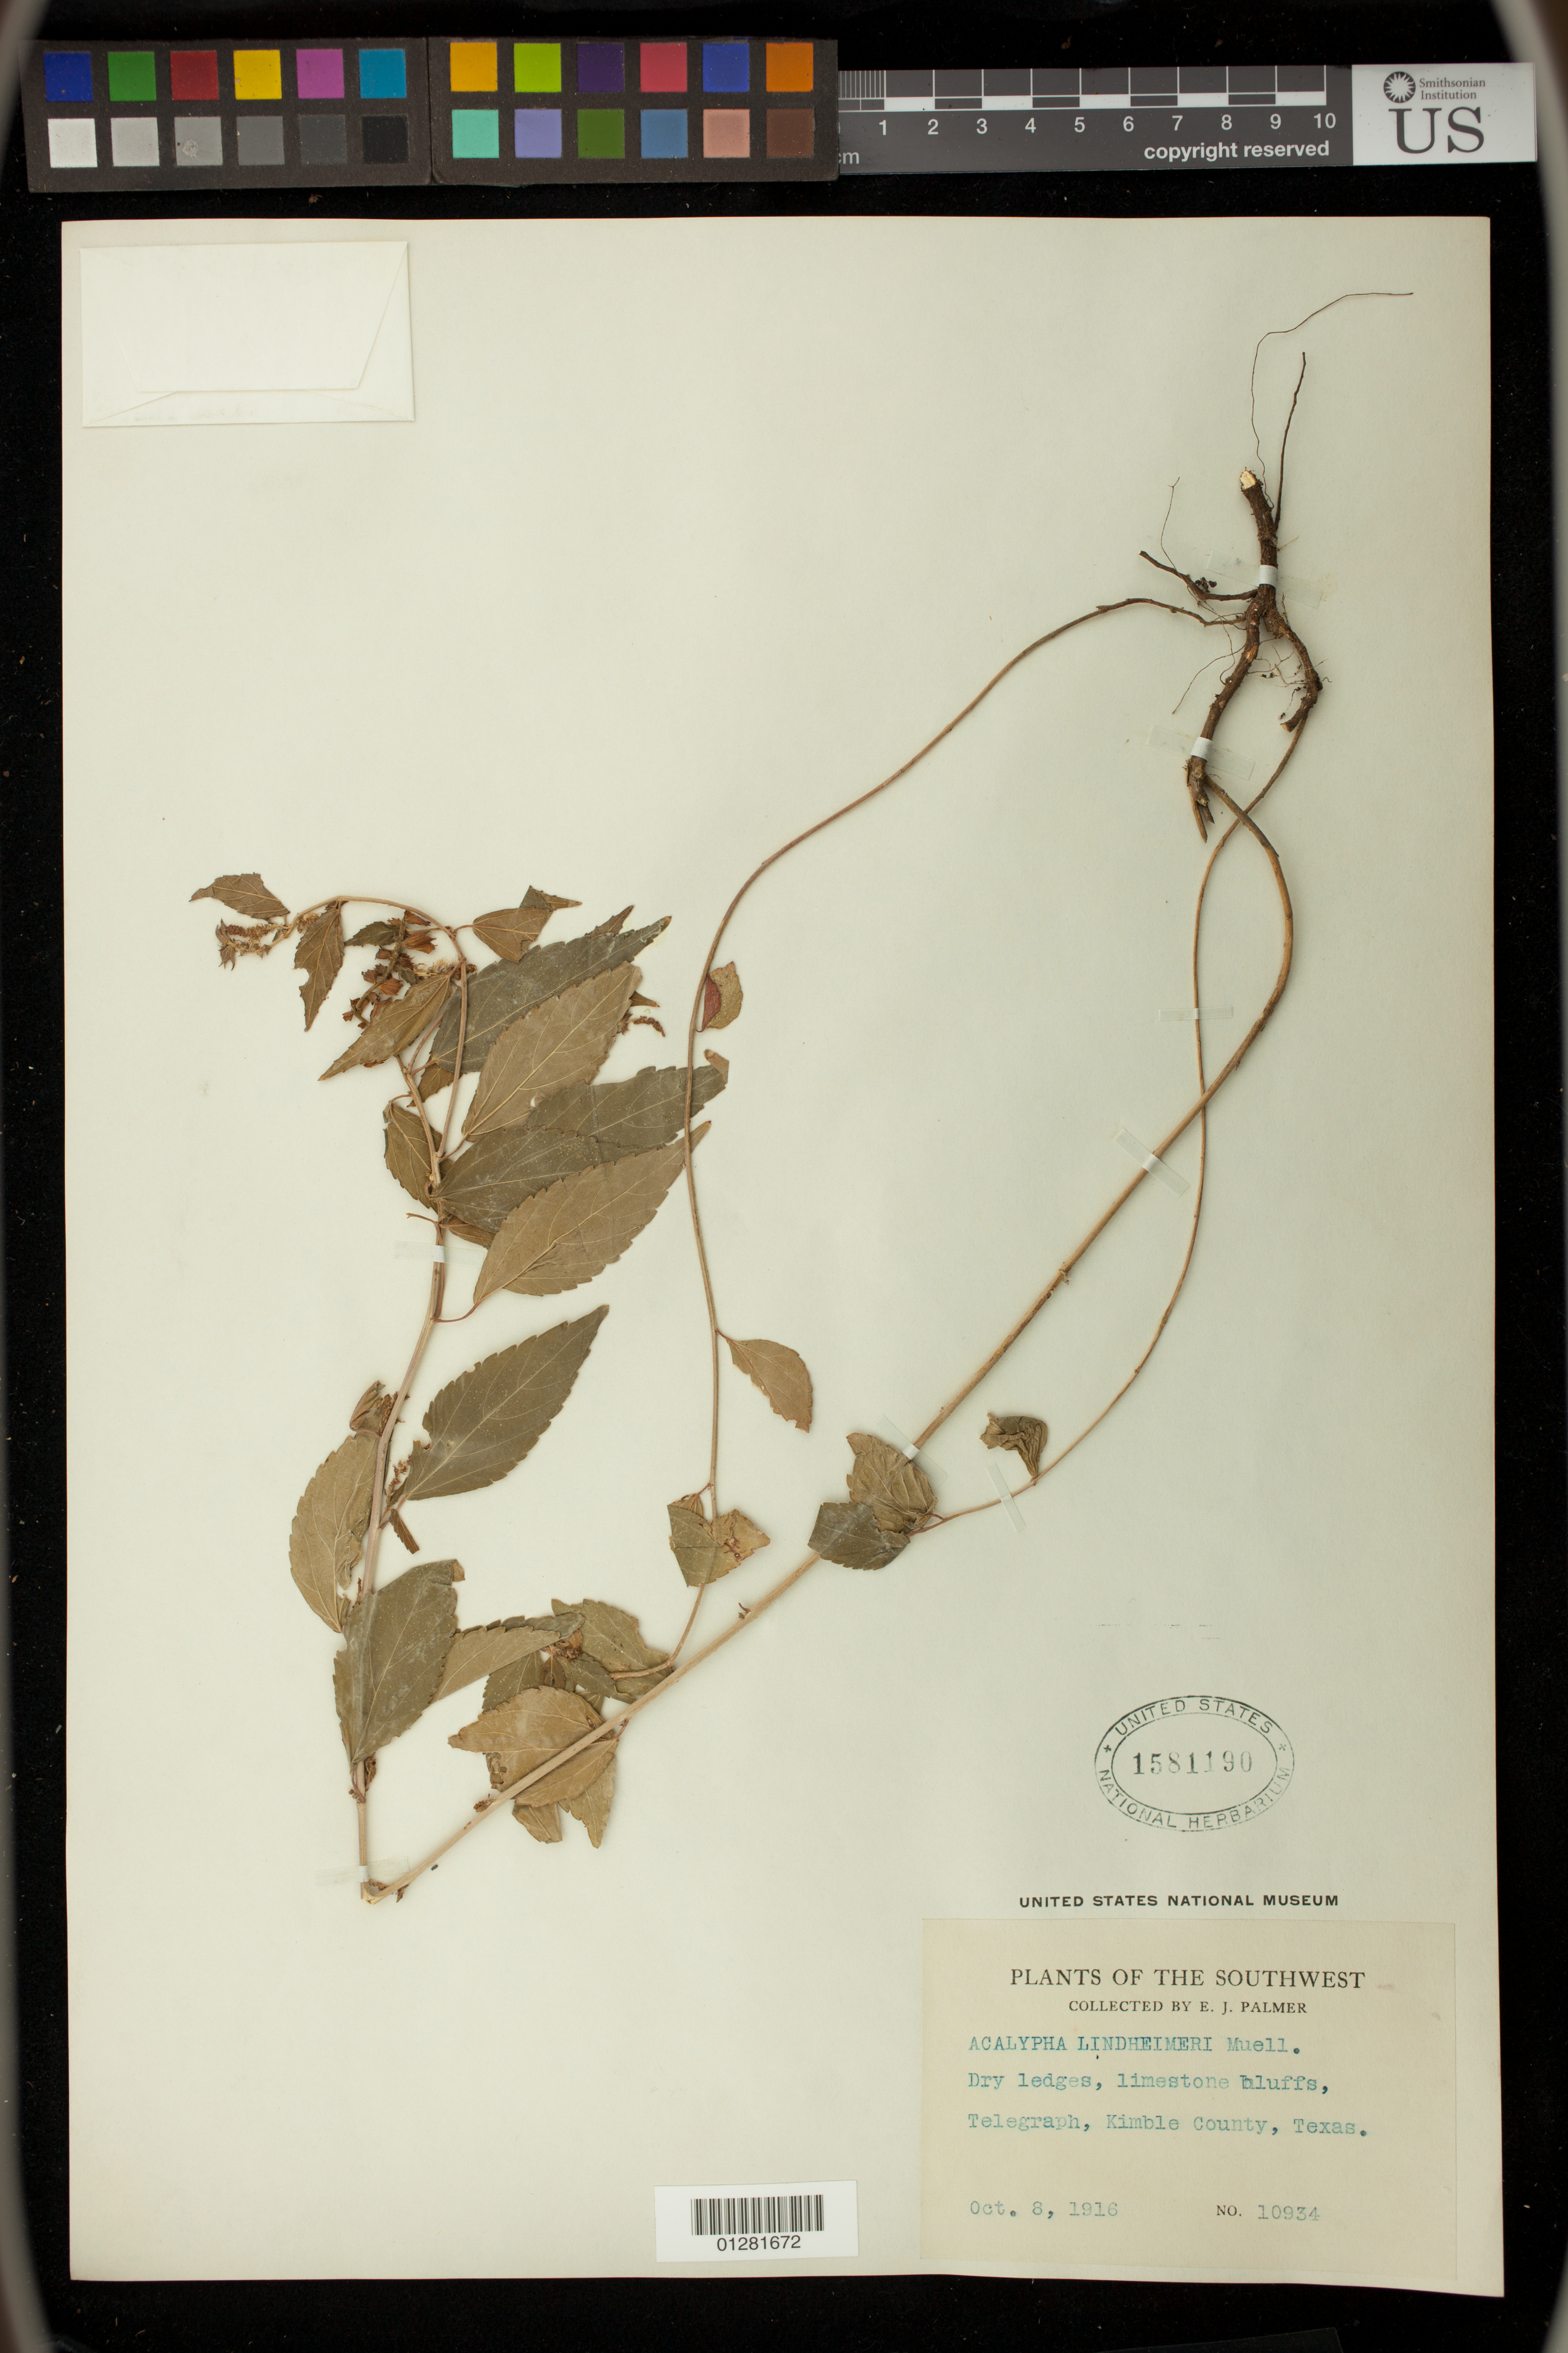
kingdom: Plantae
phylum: Tracheophyta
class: Magnoliopsida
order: Malpighiales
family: Euphorbiaceae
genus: Acalypha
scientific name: Acalypha lindheimeri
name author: Müll. Arg.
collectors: E. J. Palmer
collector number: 10934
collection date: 1916-10-08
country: United States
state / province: Texas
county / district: Kimble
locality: Telegraph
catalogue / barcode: US 1581190